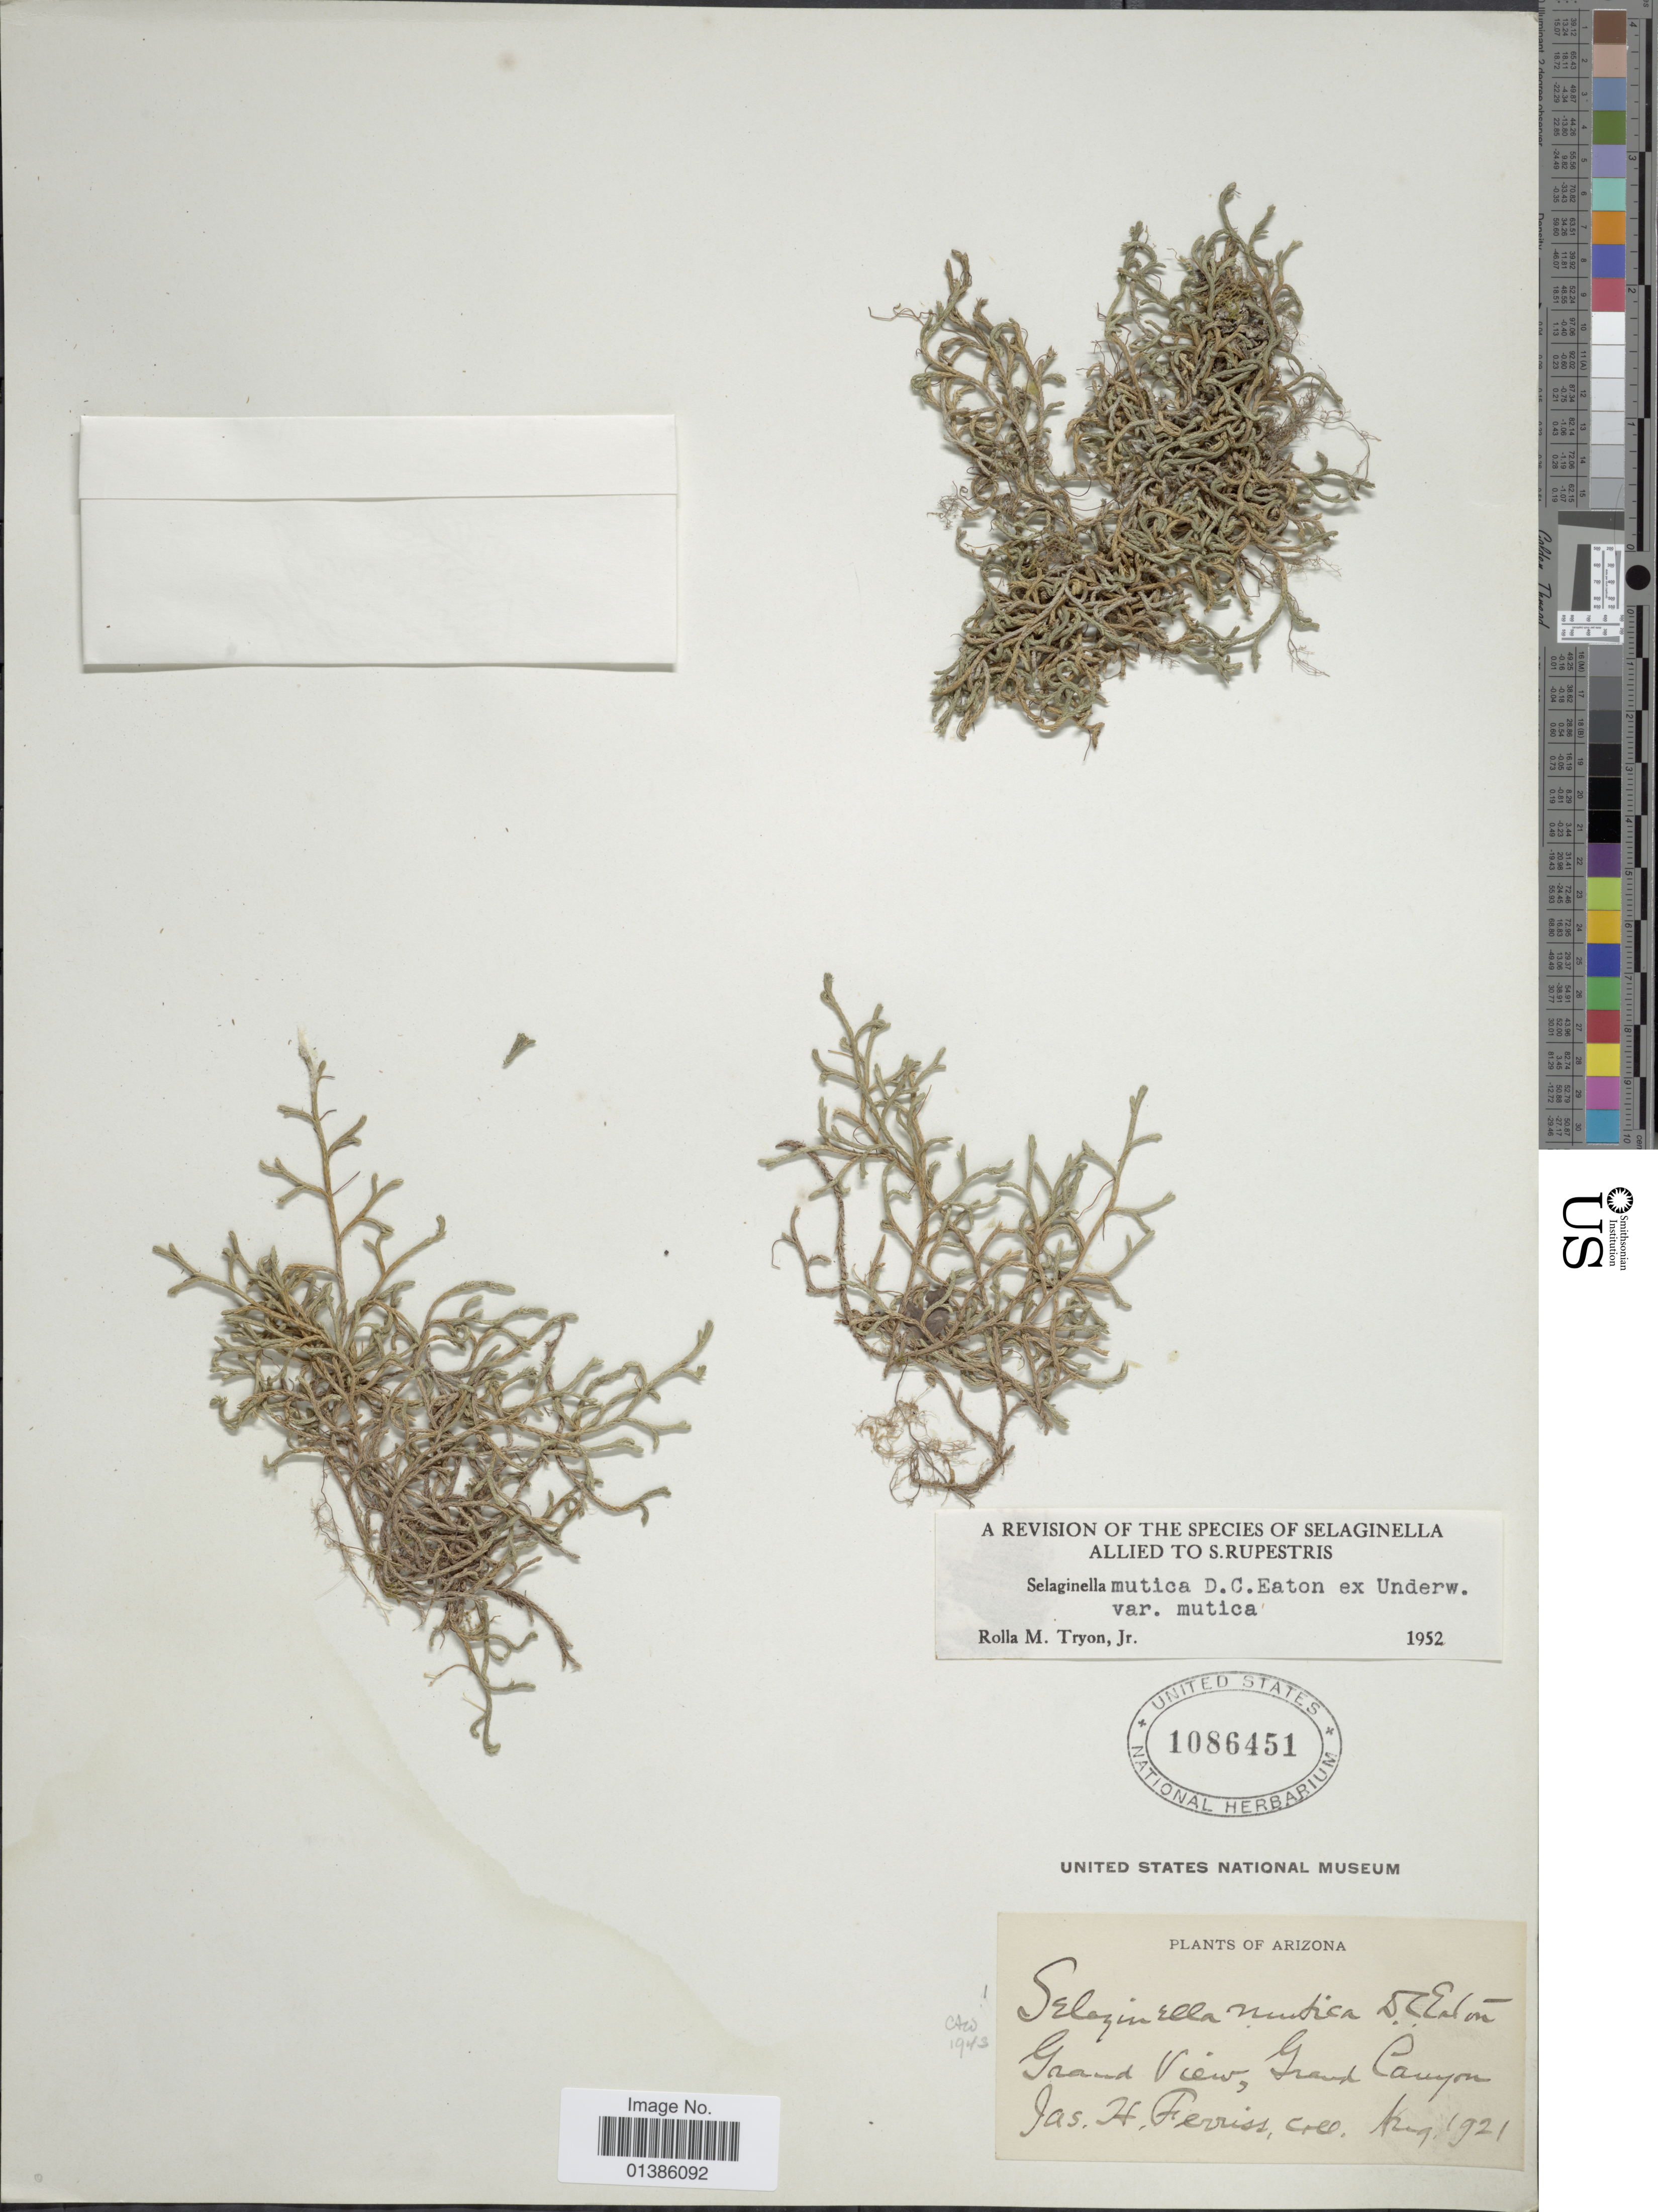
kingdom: Plantae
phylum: Tracheophyta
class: Lycopodiopsida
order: Selaginellales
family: Selaginellaceae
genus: Selaginella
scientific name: Selaginella mutica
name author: D.C. Eaton in Underw.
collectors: J. Ferriss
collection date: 1921-08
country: United States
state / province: Arizona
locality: Grand View, Grand Canyon.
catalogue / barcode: US 1086451